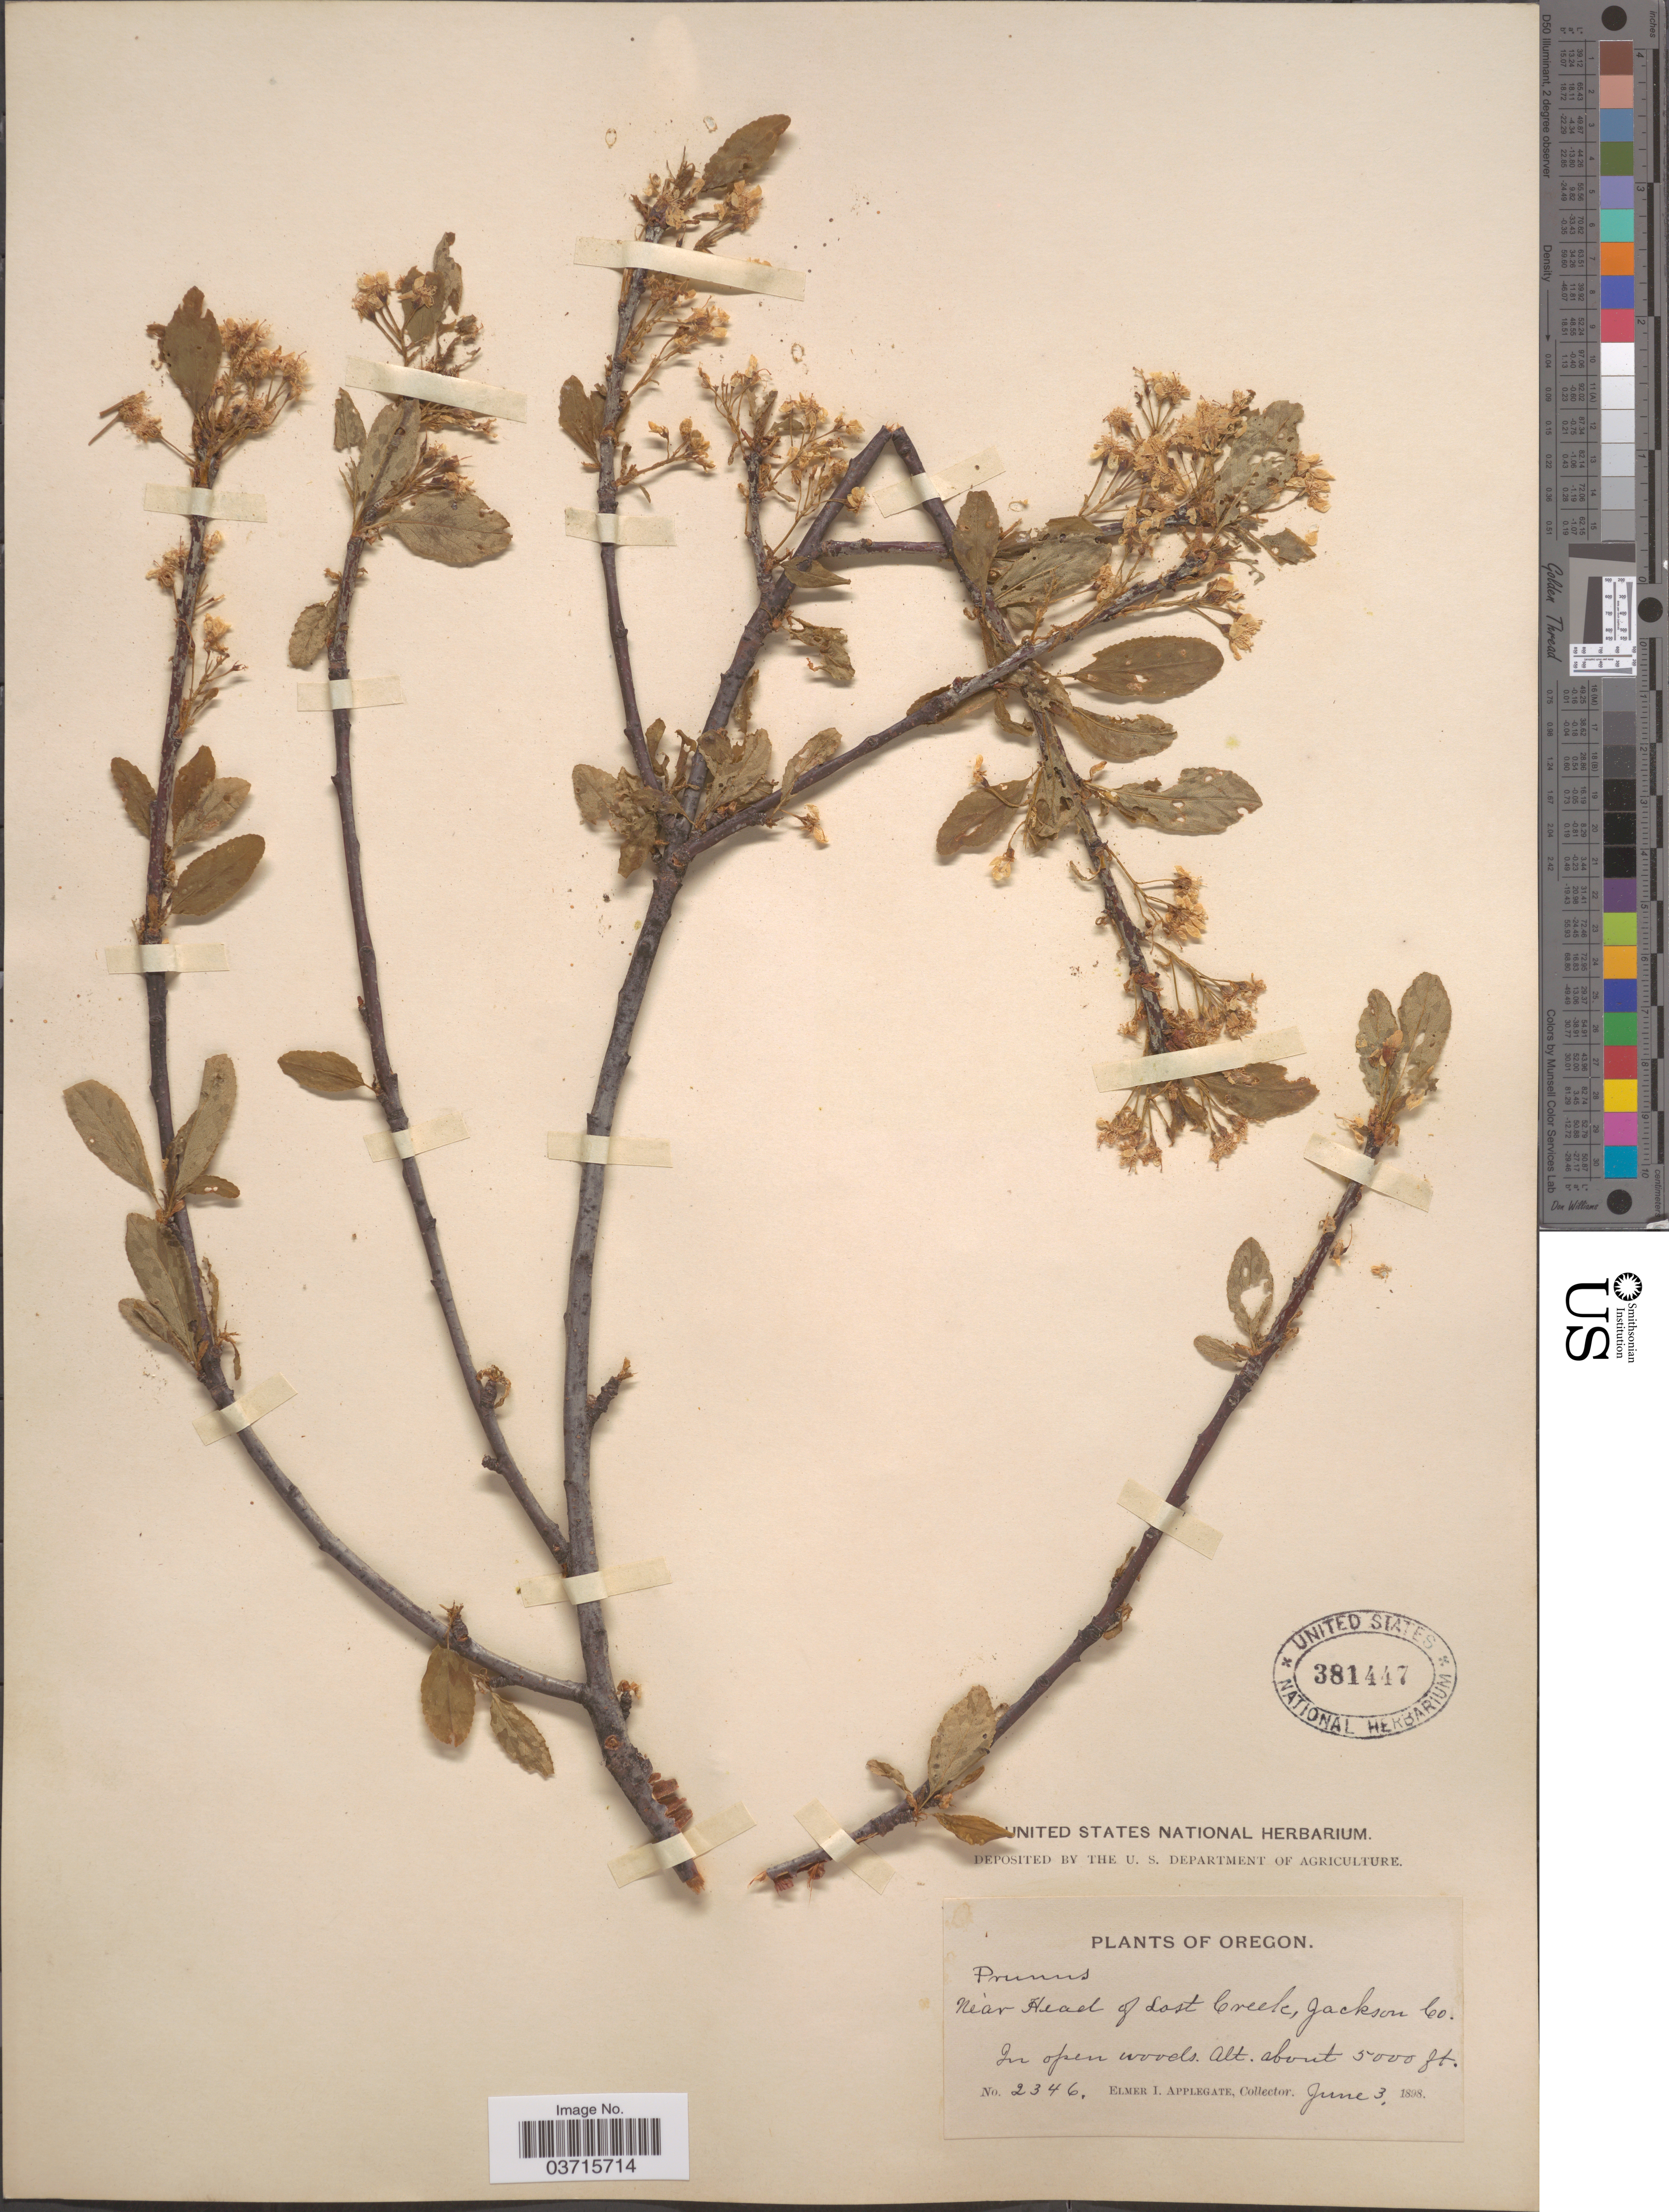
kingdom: Plantae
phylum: Tracheophyta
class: Magnoliopsida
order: Rosales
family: Rosaceae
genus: Prunus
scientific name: Prunus emarginata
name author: (Douglas ex Hook.) Eaton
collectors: E. I. Applegate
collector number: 2346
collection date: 1898-06-03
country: United States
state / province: Oregon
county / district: Jackson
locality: Near Head of Lost Creek, Jackson Co.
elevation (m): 1524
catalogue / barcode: US 381447